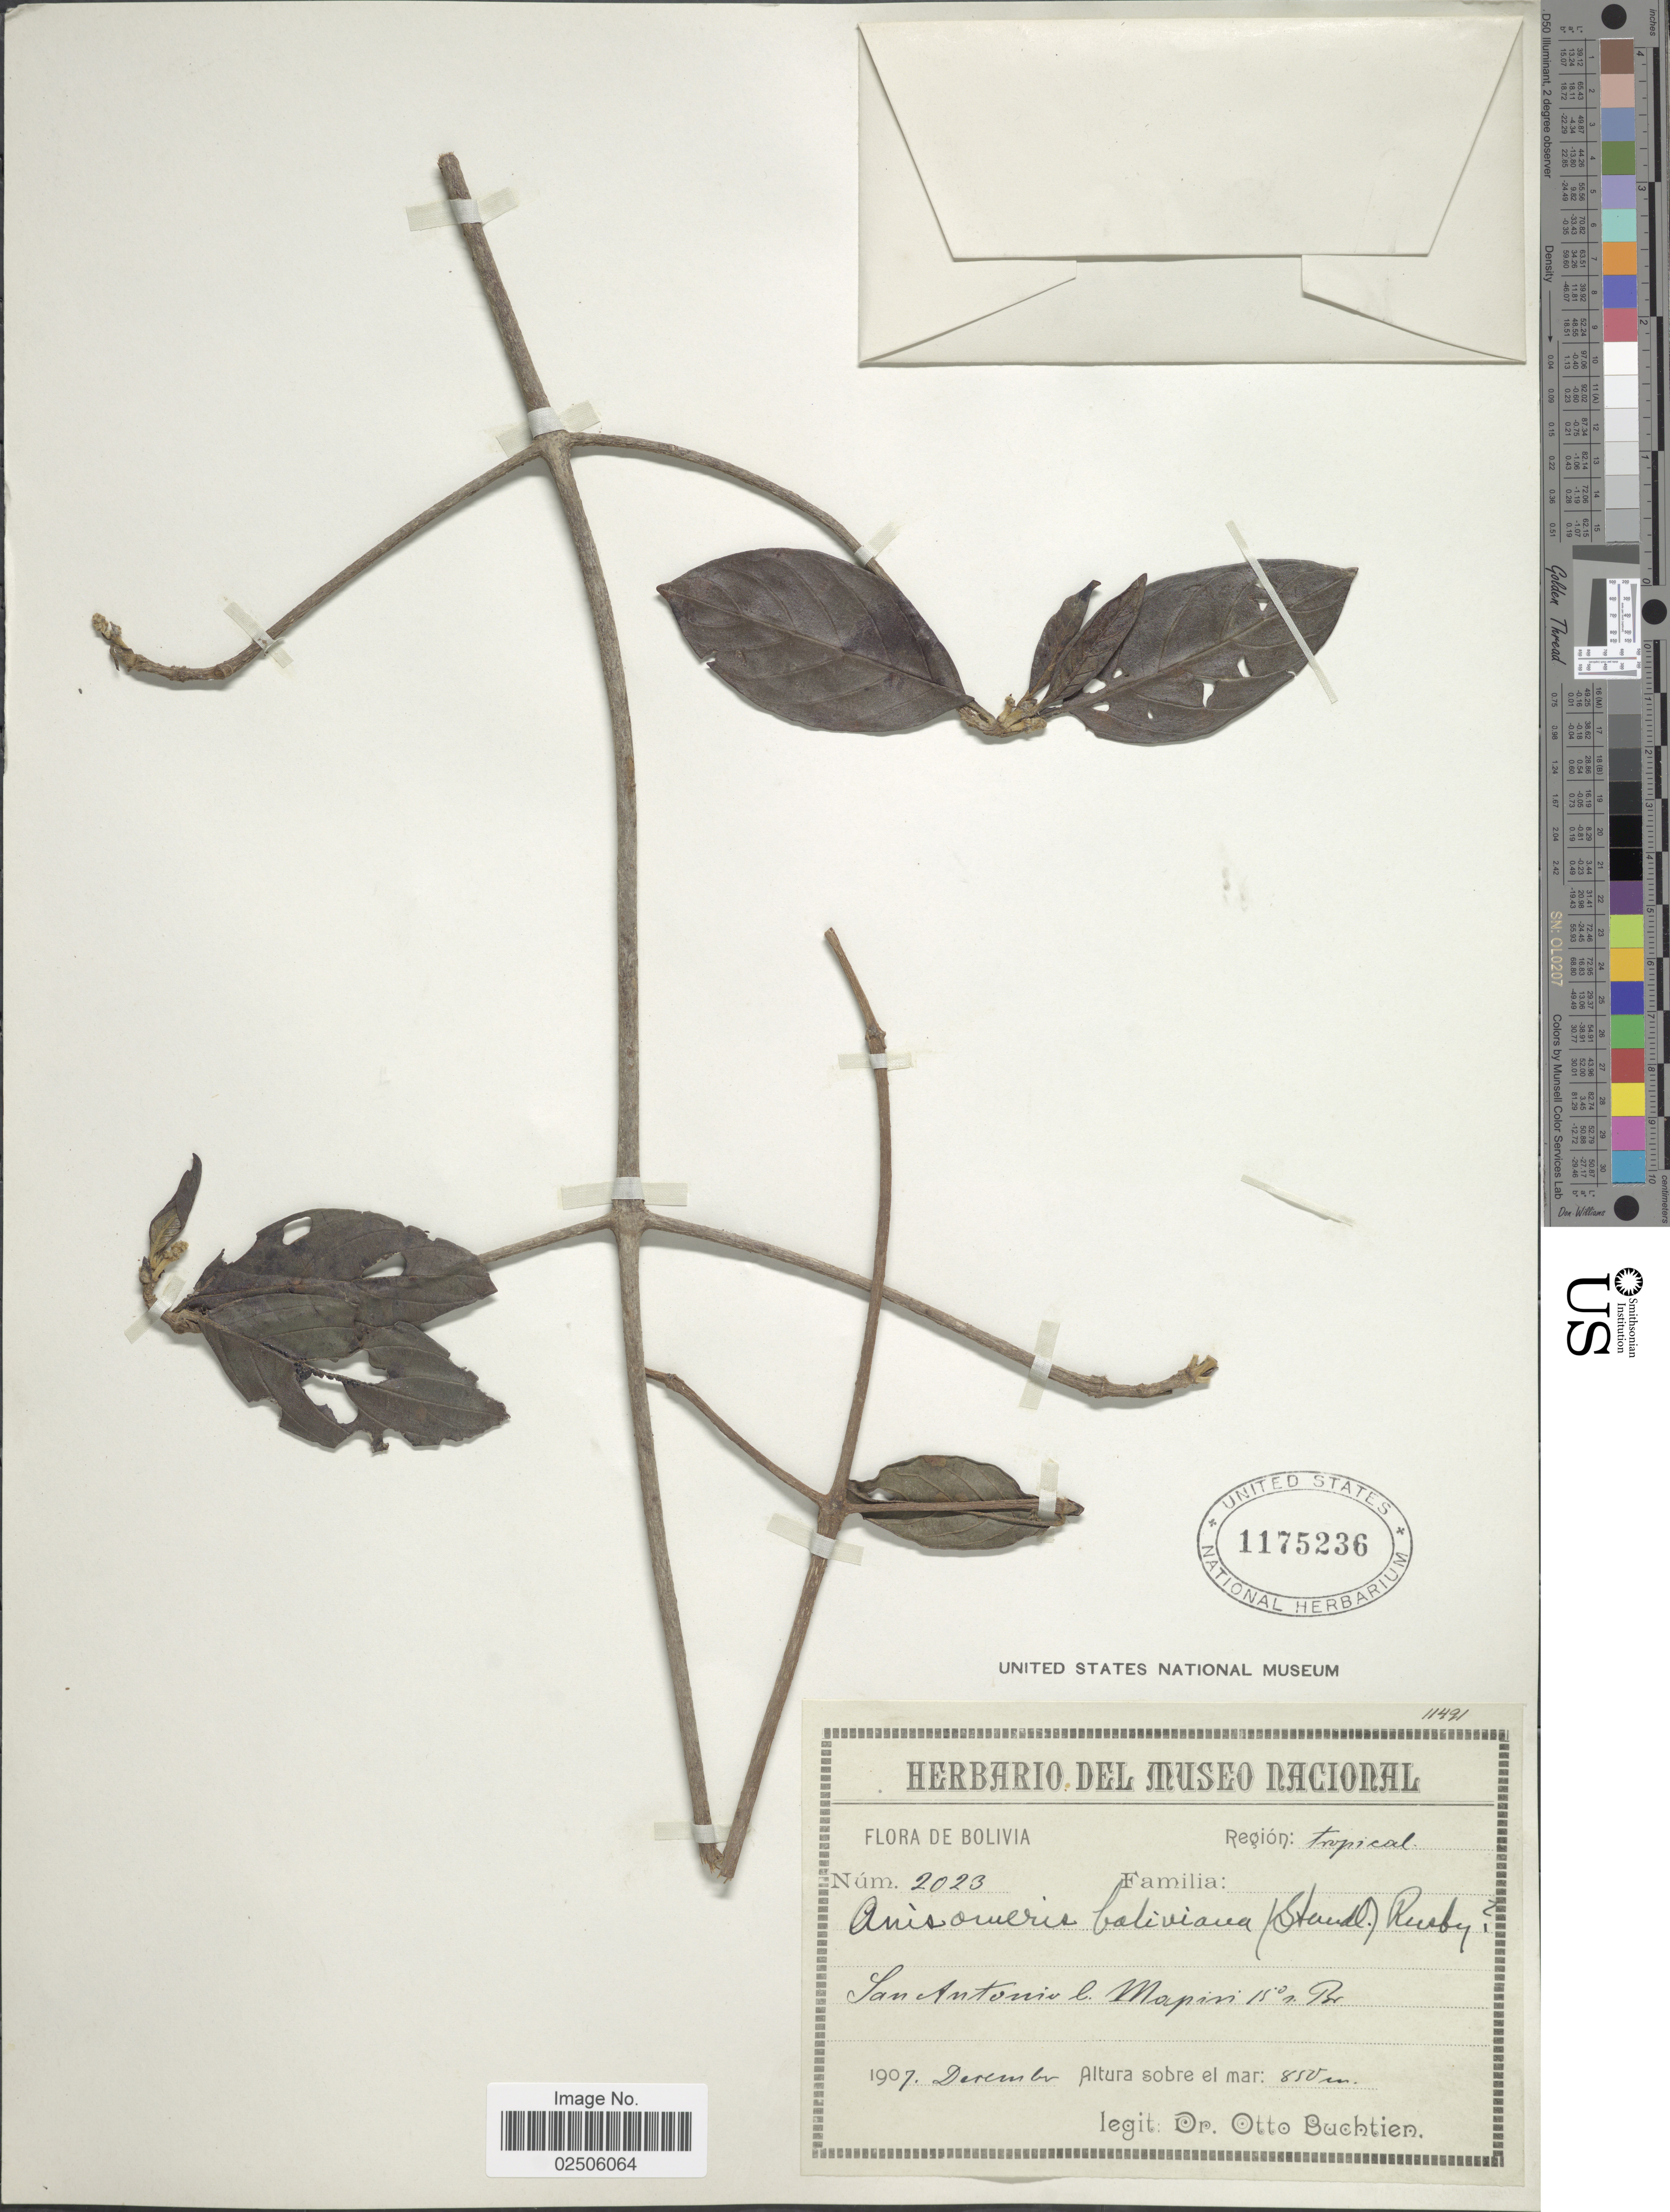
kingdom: Plantae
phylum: Tracheophyta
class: Magnoliopsida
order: Gentianales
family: Rubiaceae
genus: Chomelia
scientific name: Chomelia boliviana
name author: Standl.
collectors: O. Buchtien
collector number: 2023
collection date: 1907-12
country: Bolivia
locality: San Antonio l. Mapiri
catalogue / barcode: US 1175236